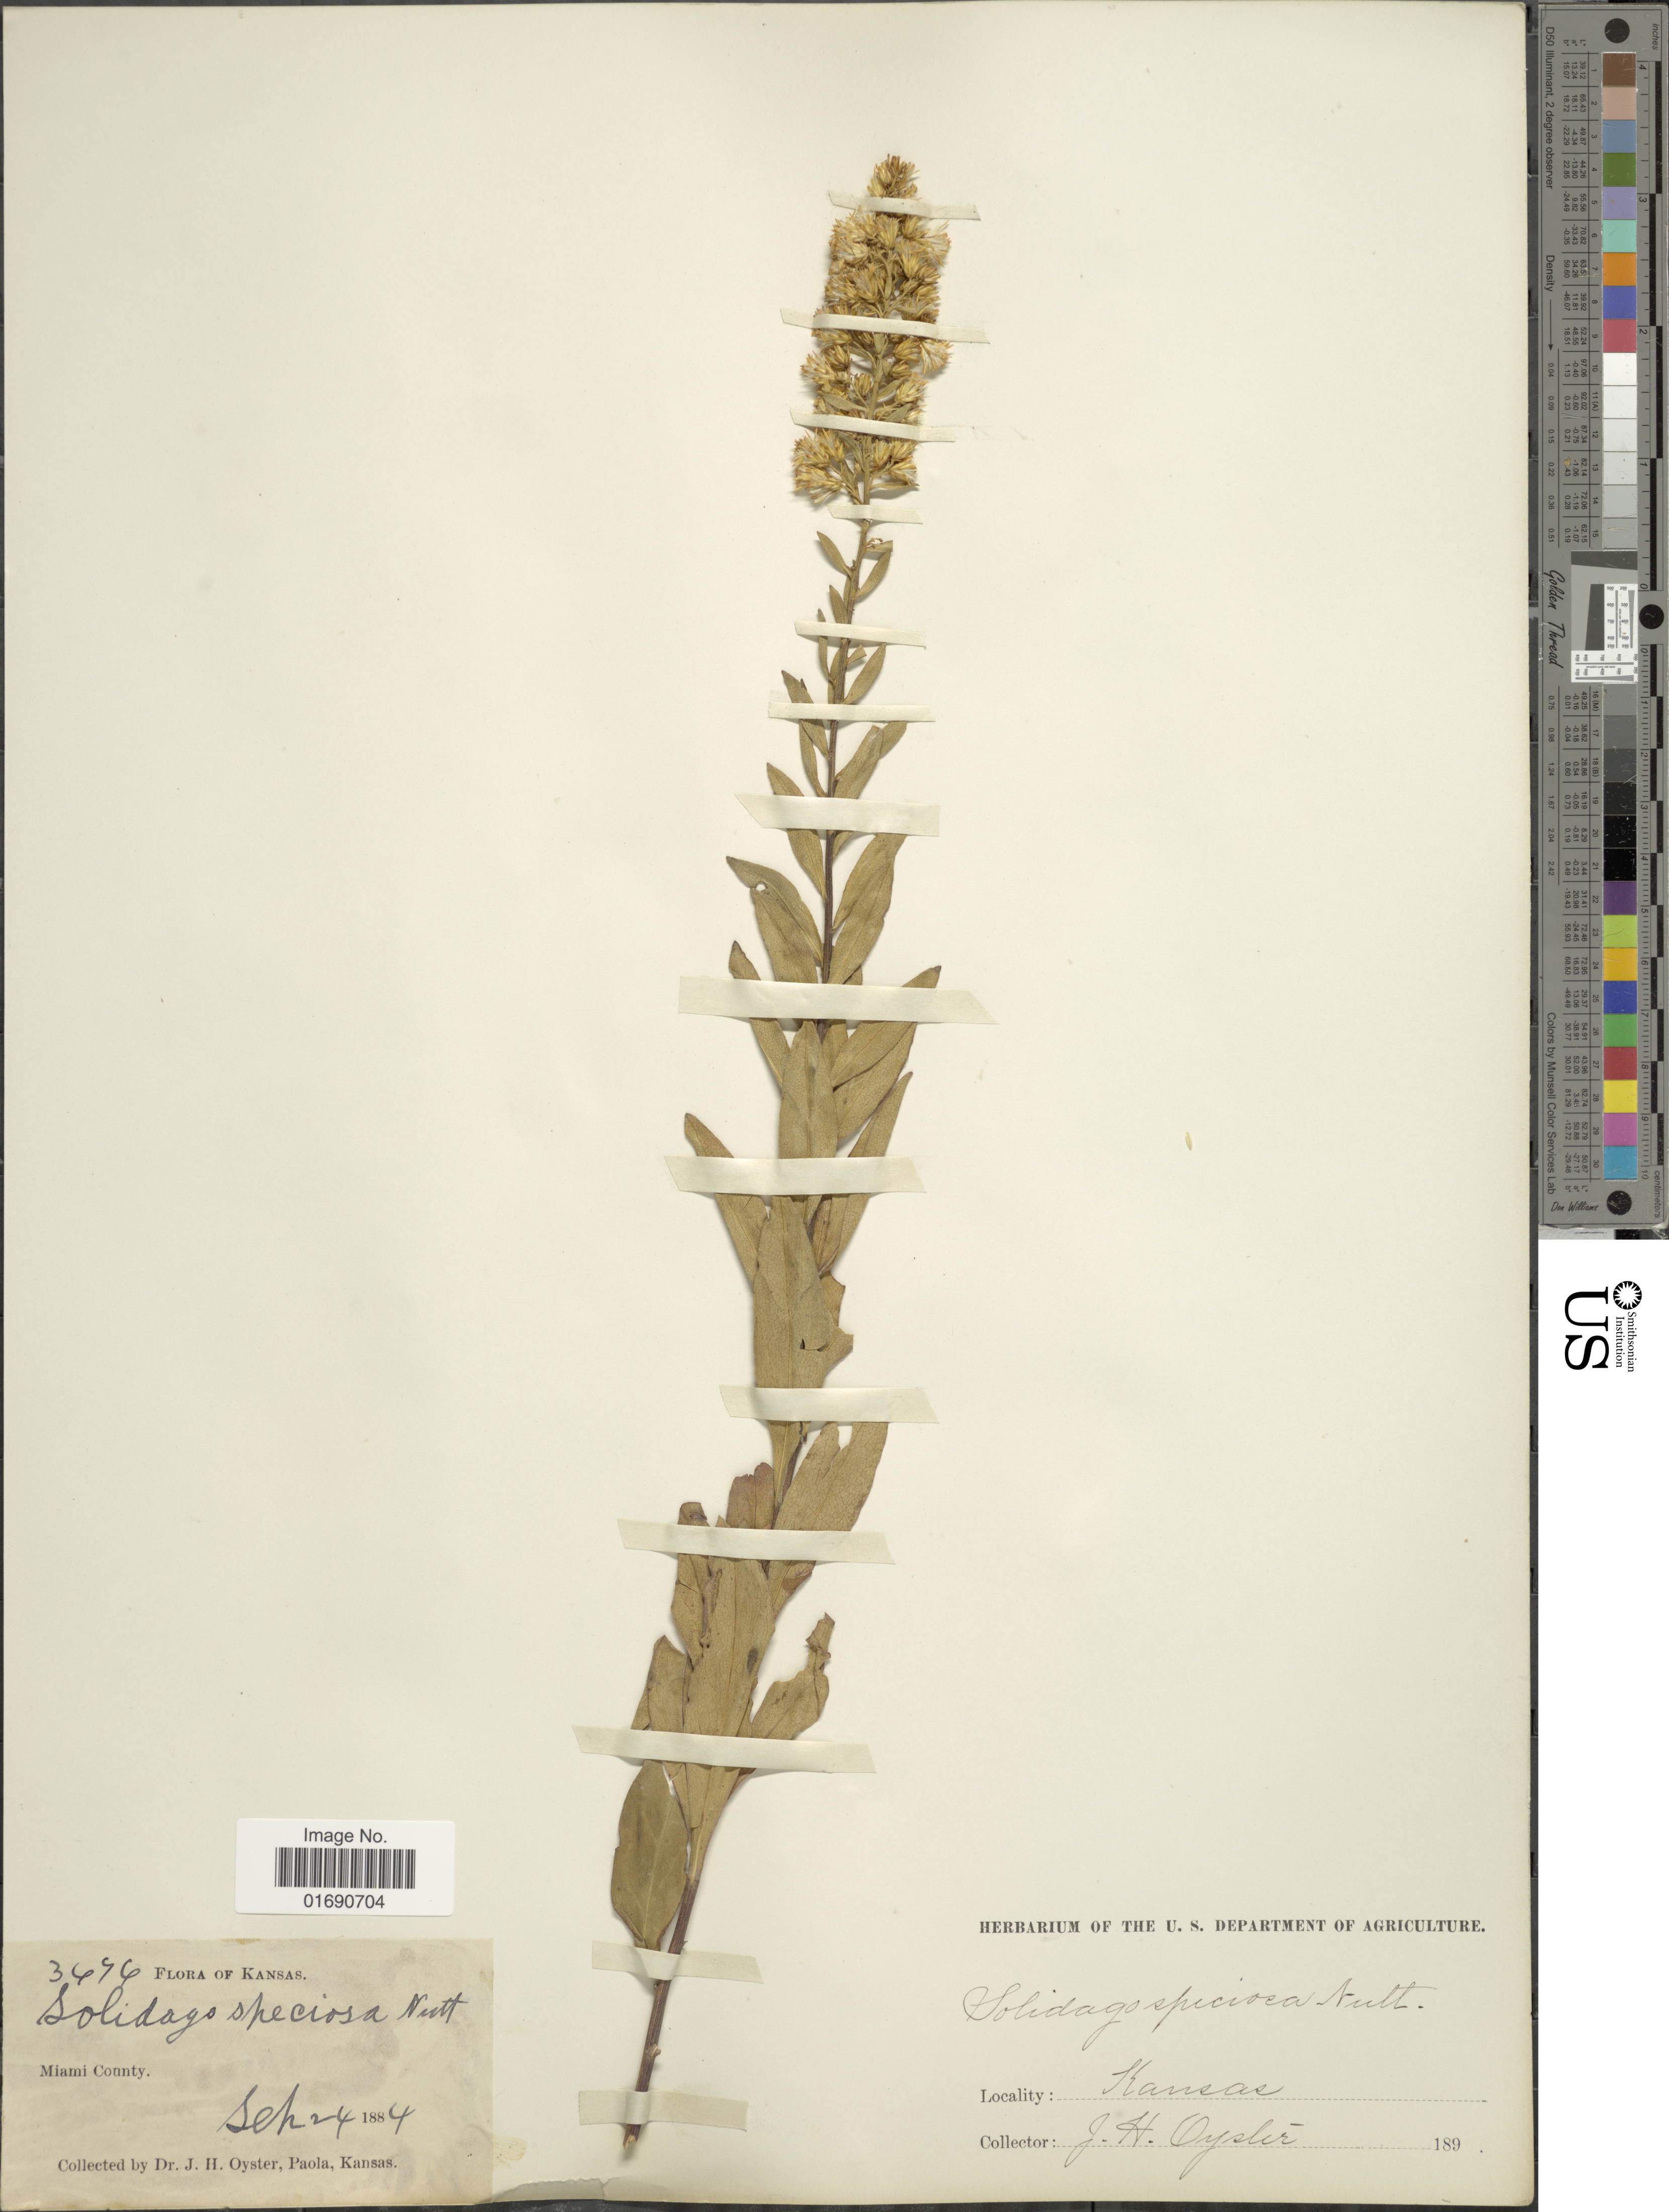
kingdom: Plantae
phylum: Tracheophyta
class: Magnoliopsida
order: Asterales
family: Asteraceae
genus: Solidago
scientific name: Solidago speciosa var. rigidiuscula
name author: Torr. & A. Gray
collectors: J. H. Oyster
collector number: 3476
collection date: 1884-09-24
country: United States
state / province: Kansas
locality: Miami County